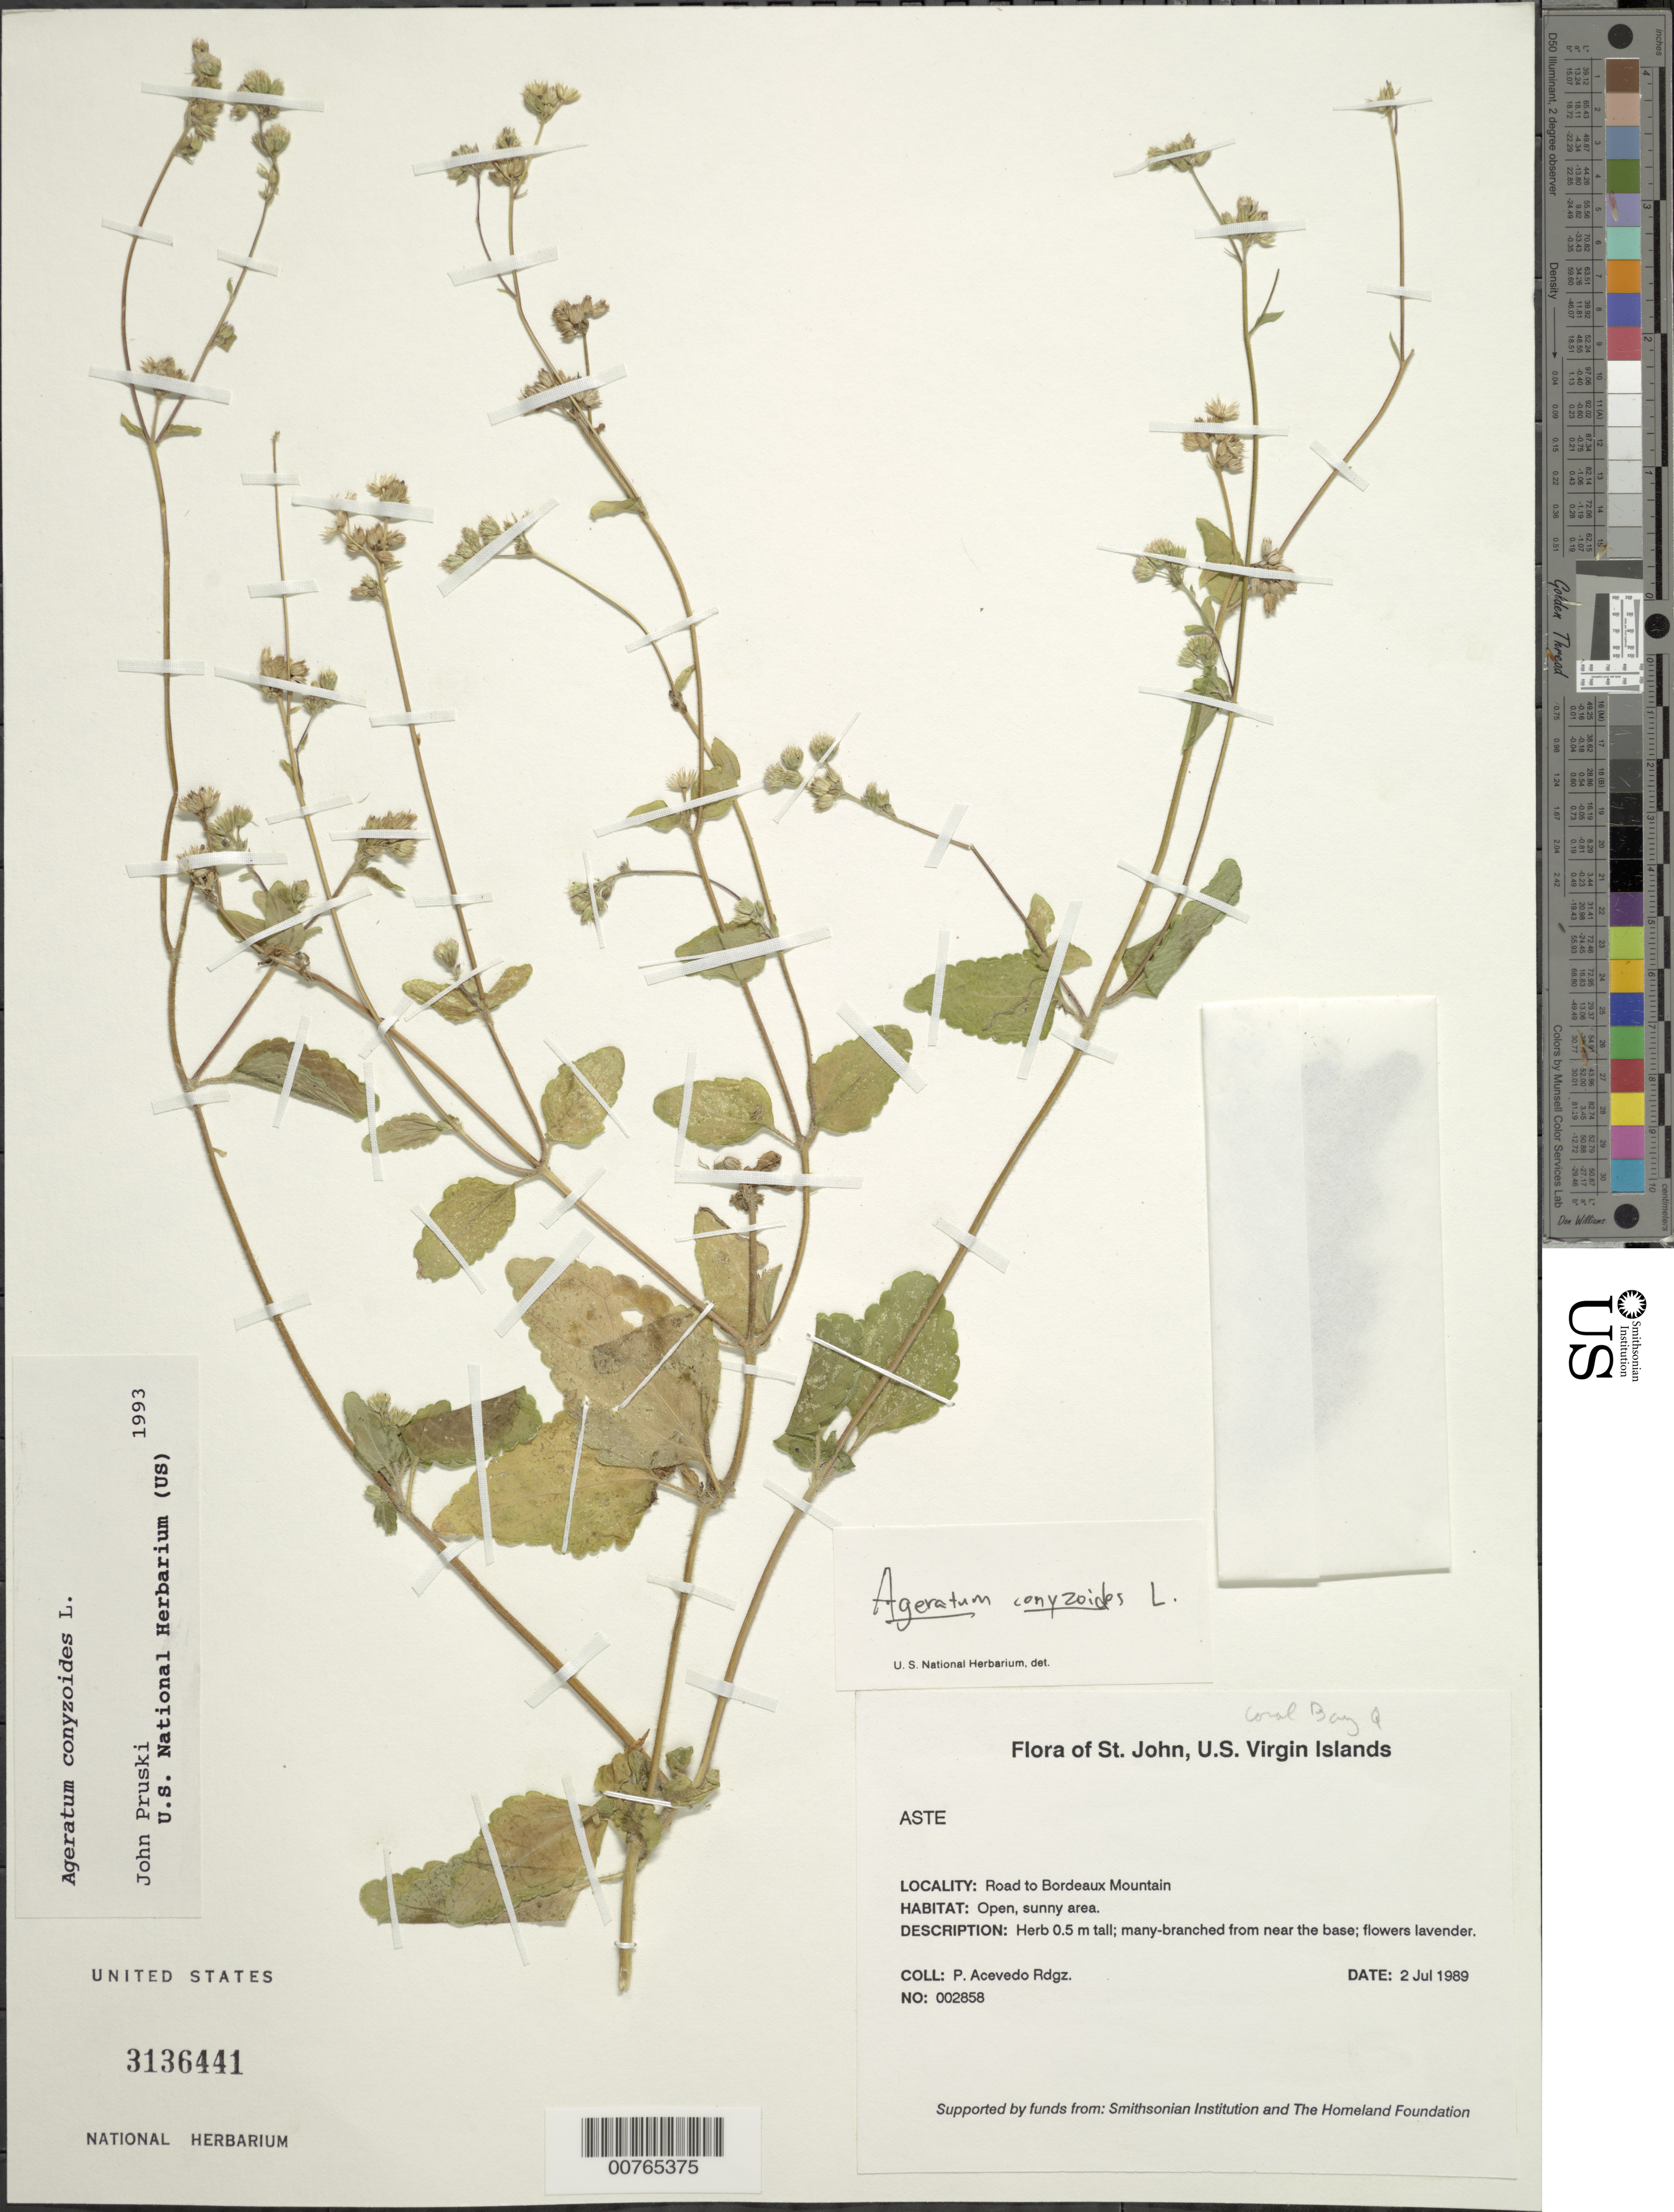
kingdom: Plantae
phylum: Tracheophyta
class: Magnoliopsida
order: Asterales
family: Asteraceae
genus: Ageratum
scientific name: Ageratum conyzoides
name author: L.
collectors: P. Acevedo-Rodr.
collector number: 2858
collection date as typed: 02 Jul 1989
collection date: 1989-07-02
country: U.S. Virgin Islands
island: St. John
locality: Road to Bordeaux Mountain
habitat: Open, sunny area.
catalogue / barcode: US 3136441